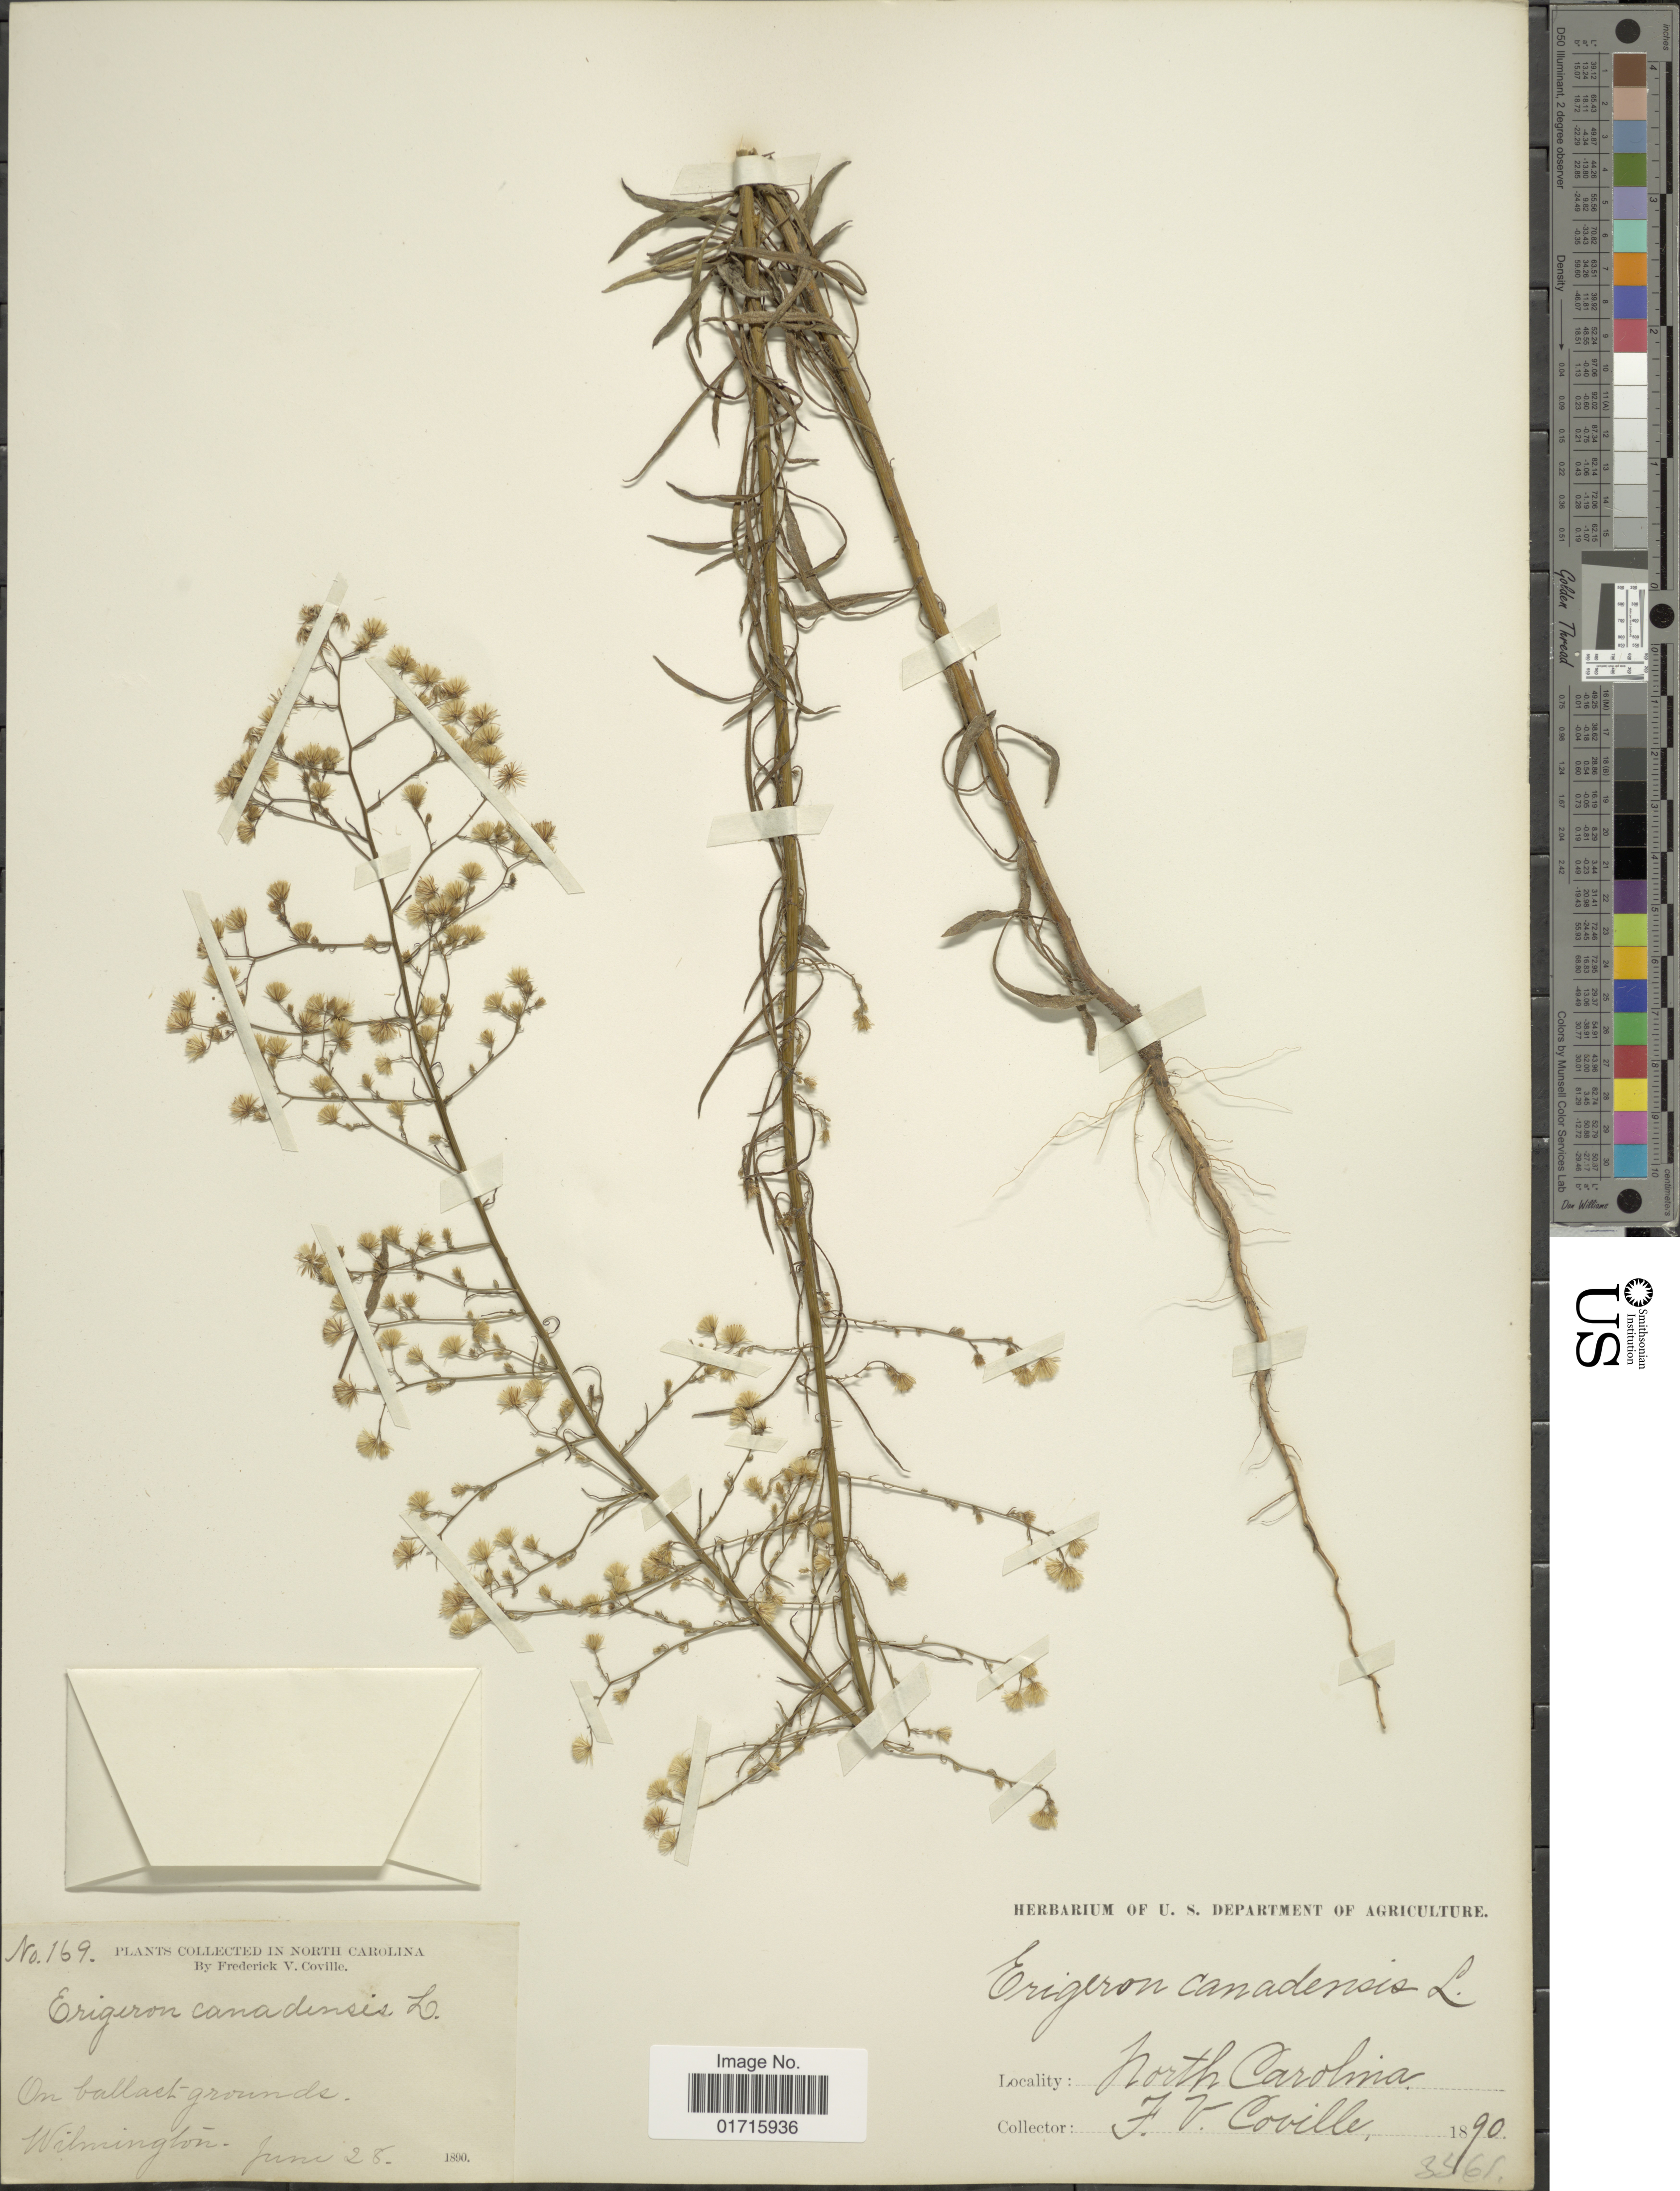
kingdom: Plantae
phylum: Tracheophyta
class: Magnoliopsida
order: Asterales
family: Asteraceae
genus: Conyza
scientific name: Conyza canadensis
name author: (L.) Cronq.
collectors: F. V. Coville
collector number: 169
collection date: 1890-06-28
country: United States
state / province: North Carolina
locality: North Carolina. On ballast-grounds. Wilmington